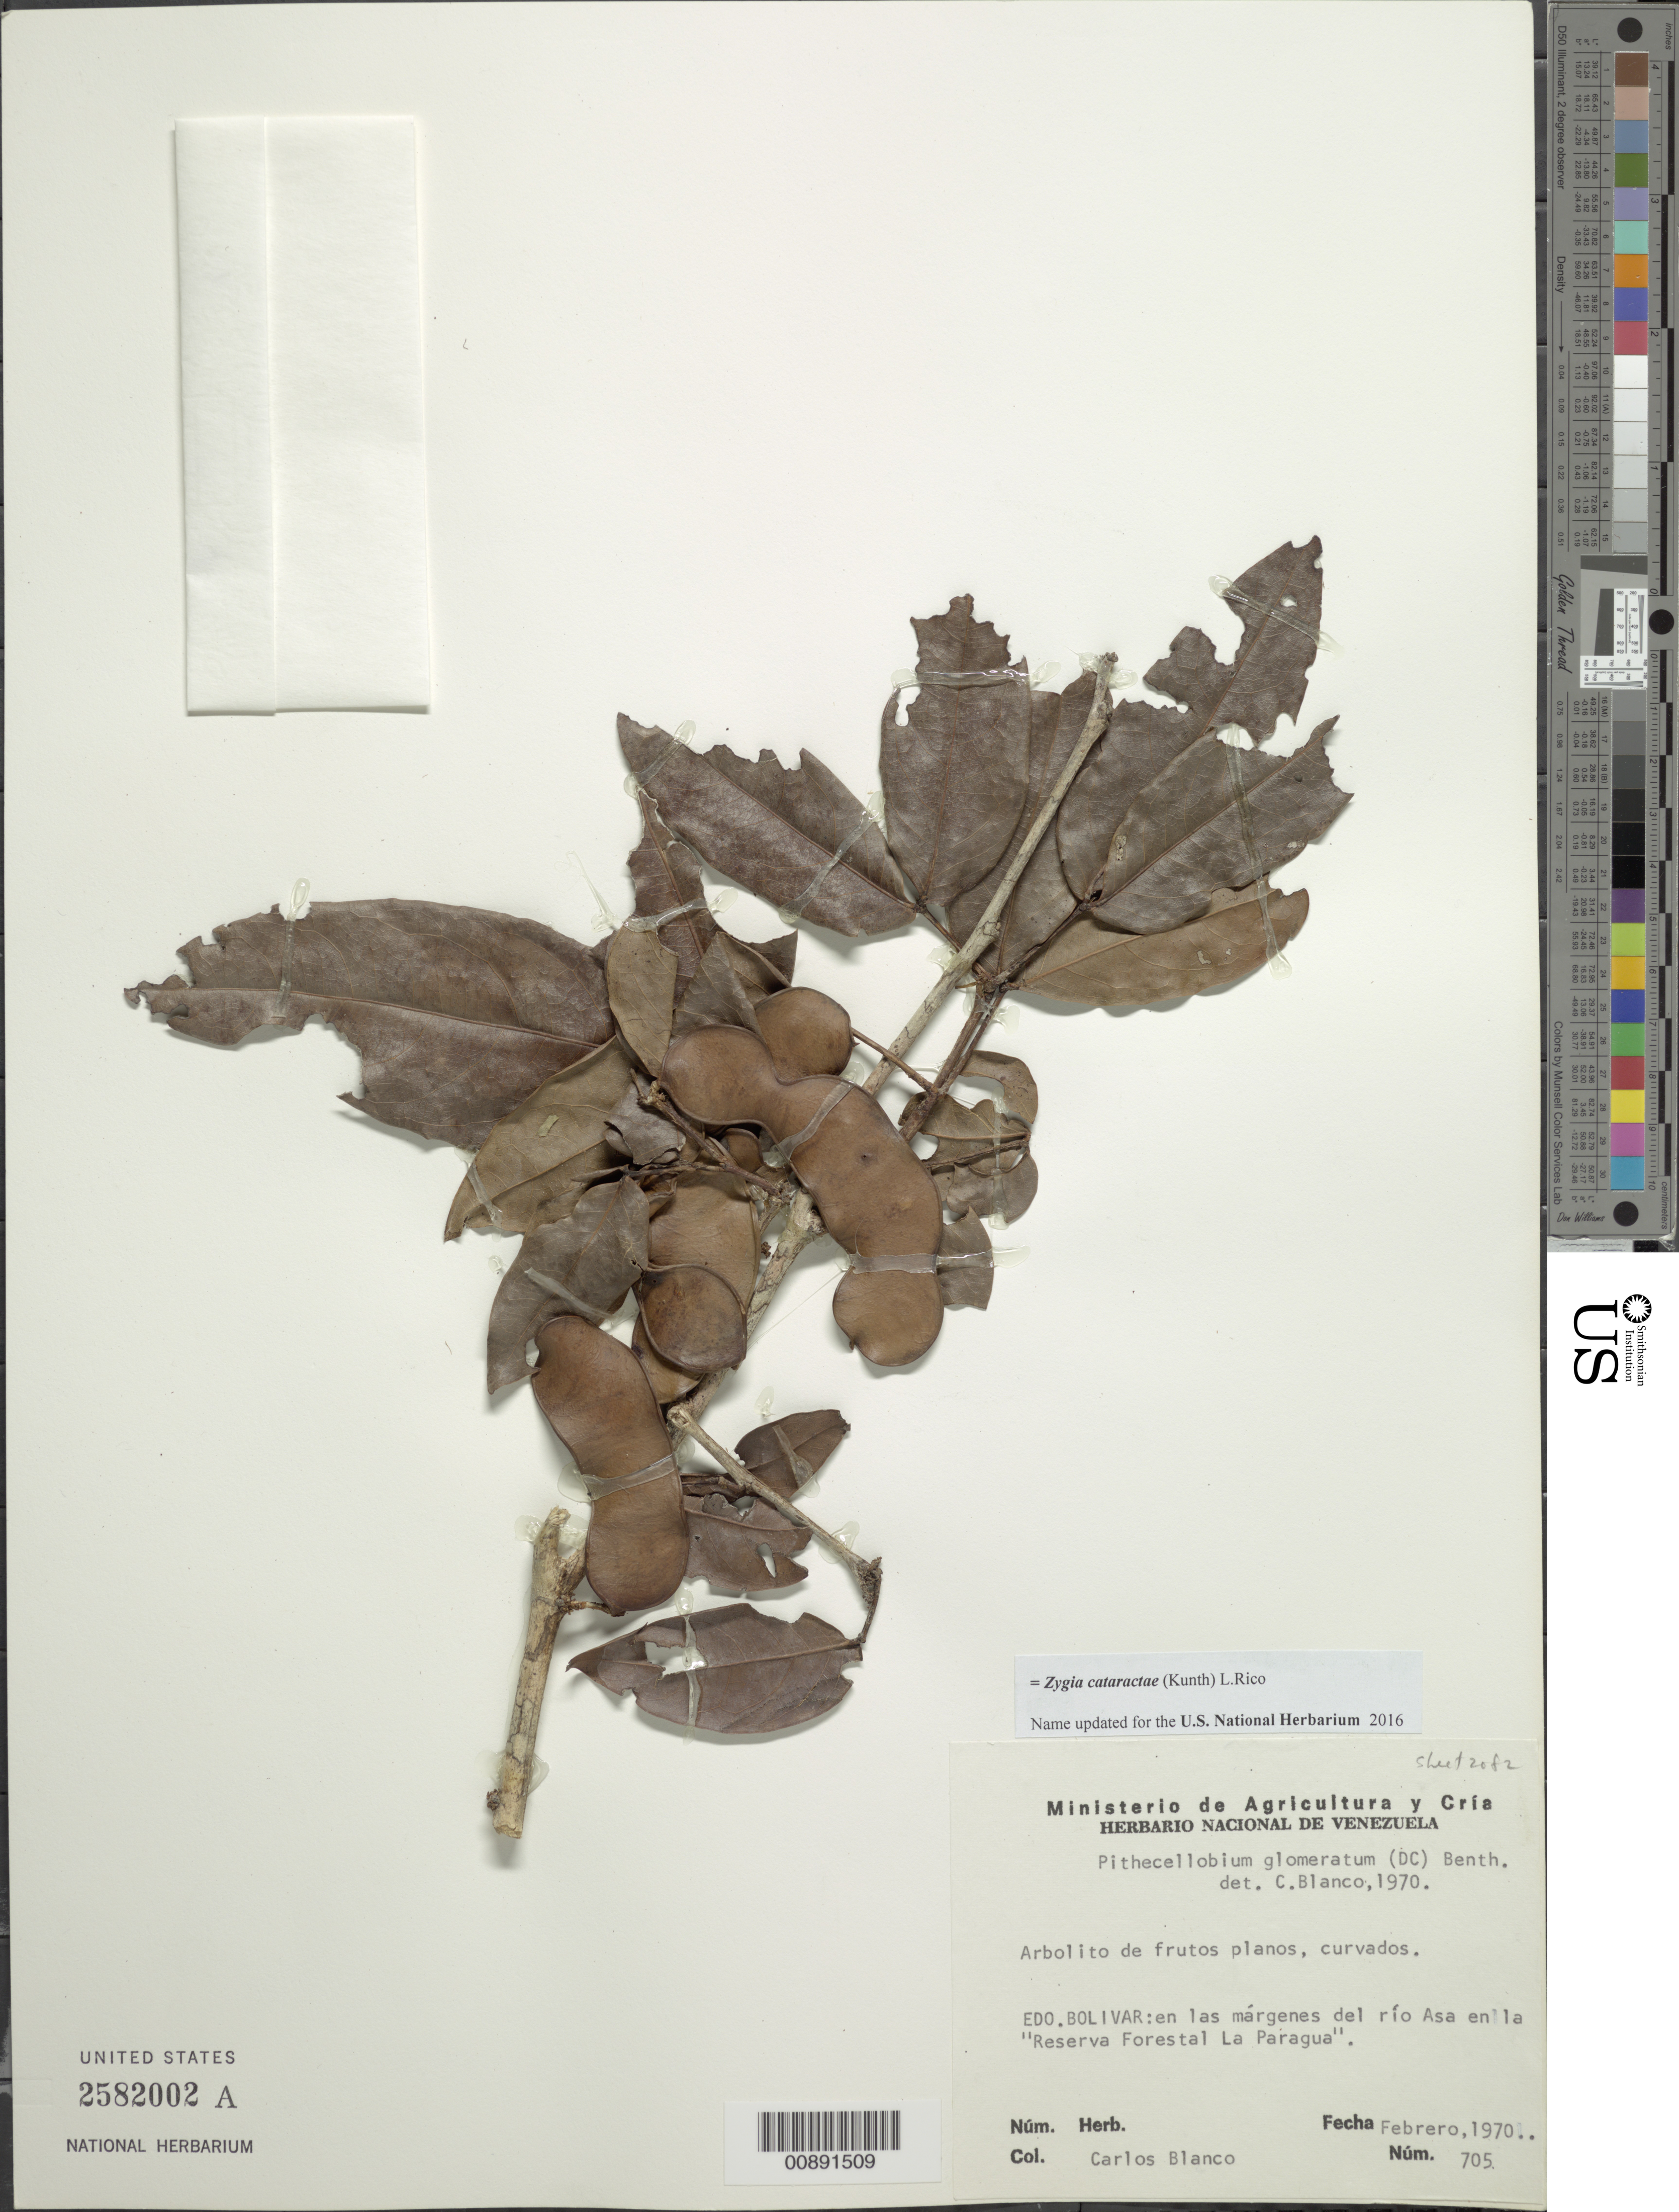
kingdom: Plantae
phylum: Tracheophyta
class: Magnoliopsida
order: Fabales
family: Fabaceae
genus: Zygia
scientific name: Zygia cataractae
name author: (Kunth) L. Rico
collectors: C. Blanco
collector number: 705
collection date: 1970-02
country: Venezuela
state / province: Bolivar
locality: Edo: Bolivar: en las márgenes del río Asa en la 'Reserva Forestal La Paragua'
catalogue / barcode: US 2582002A